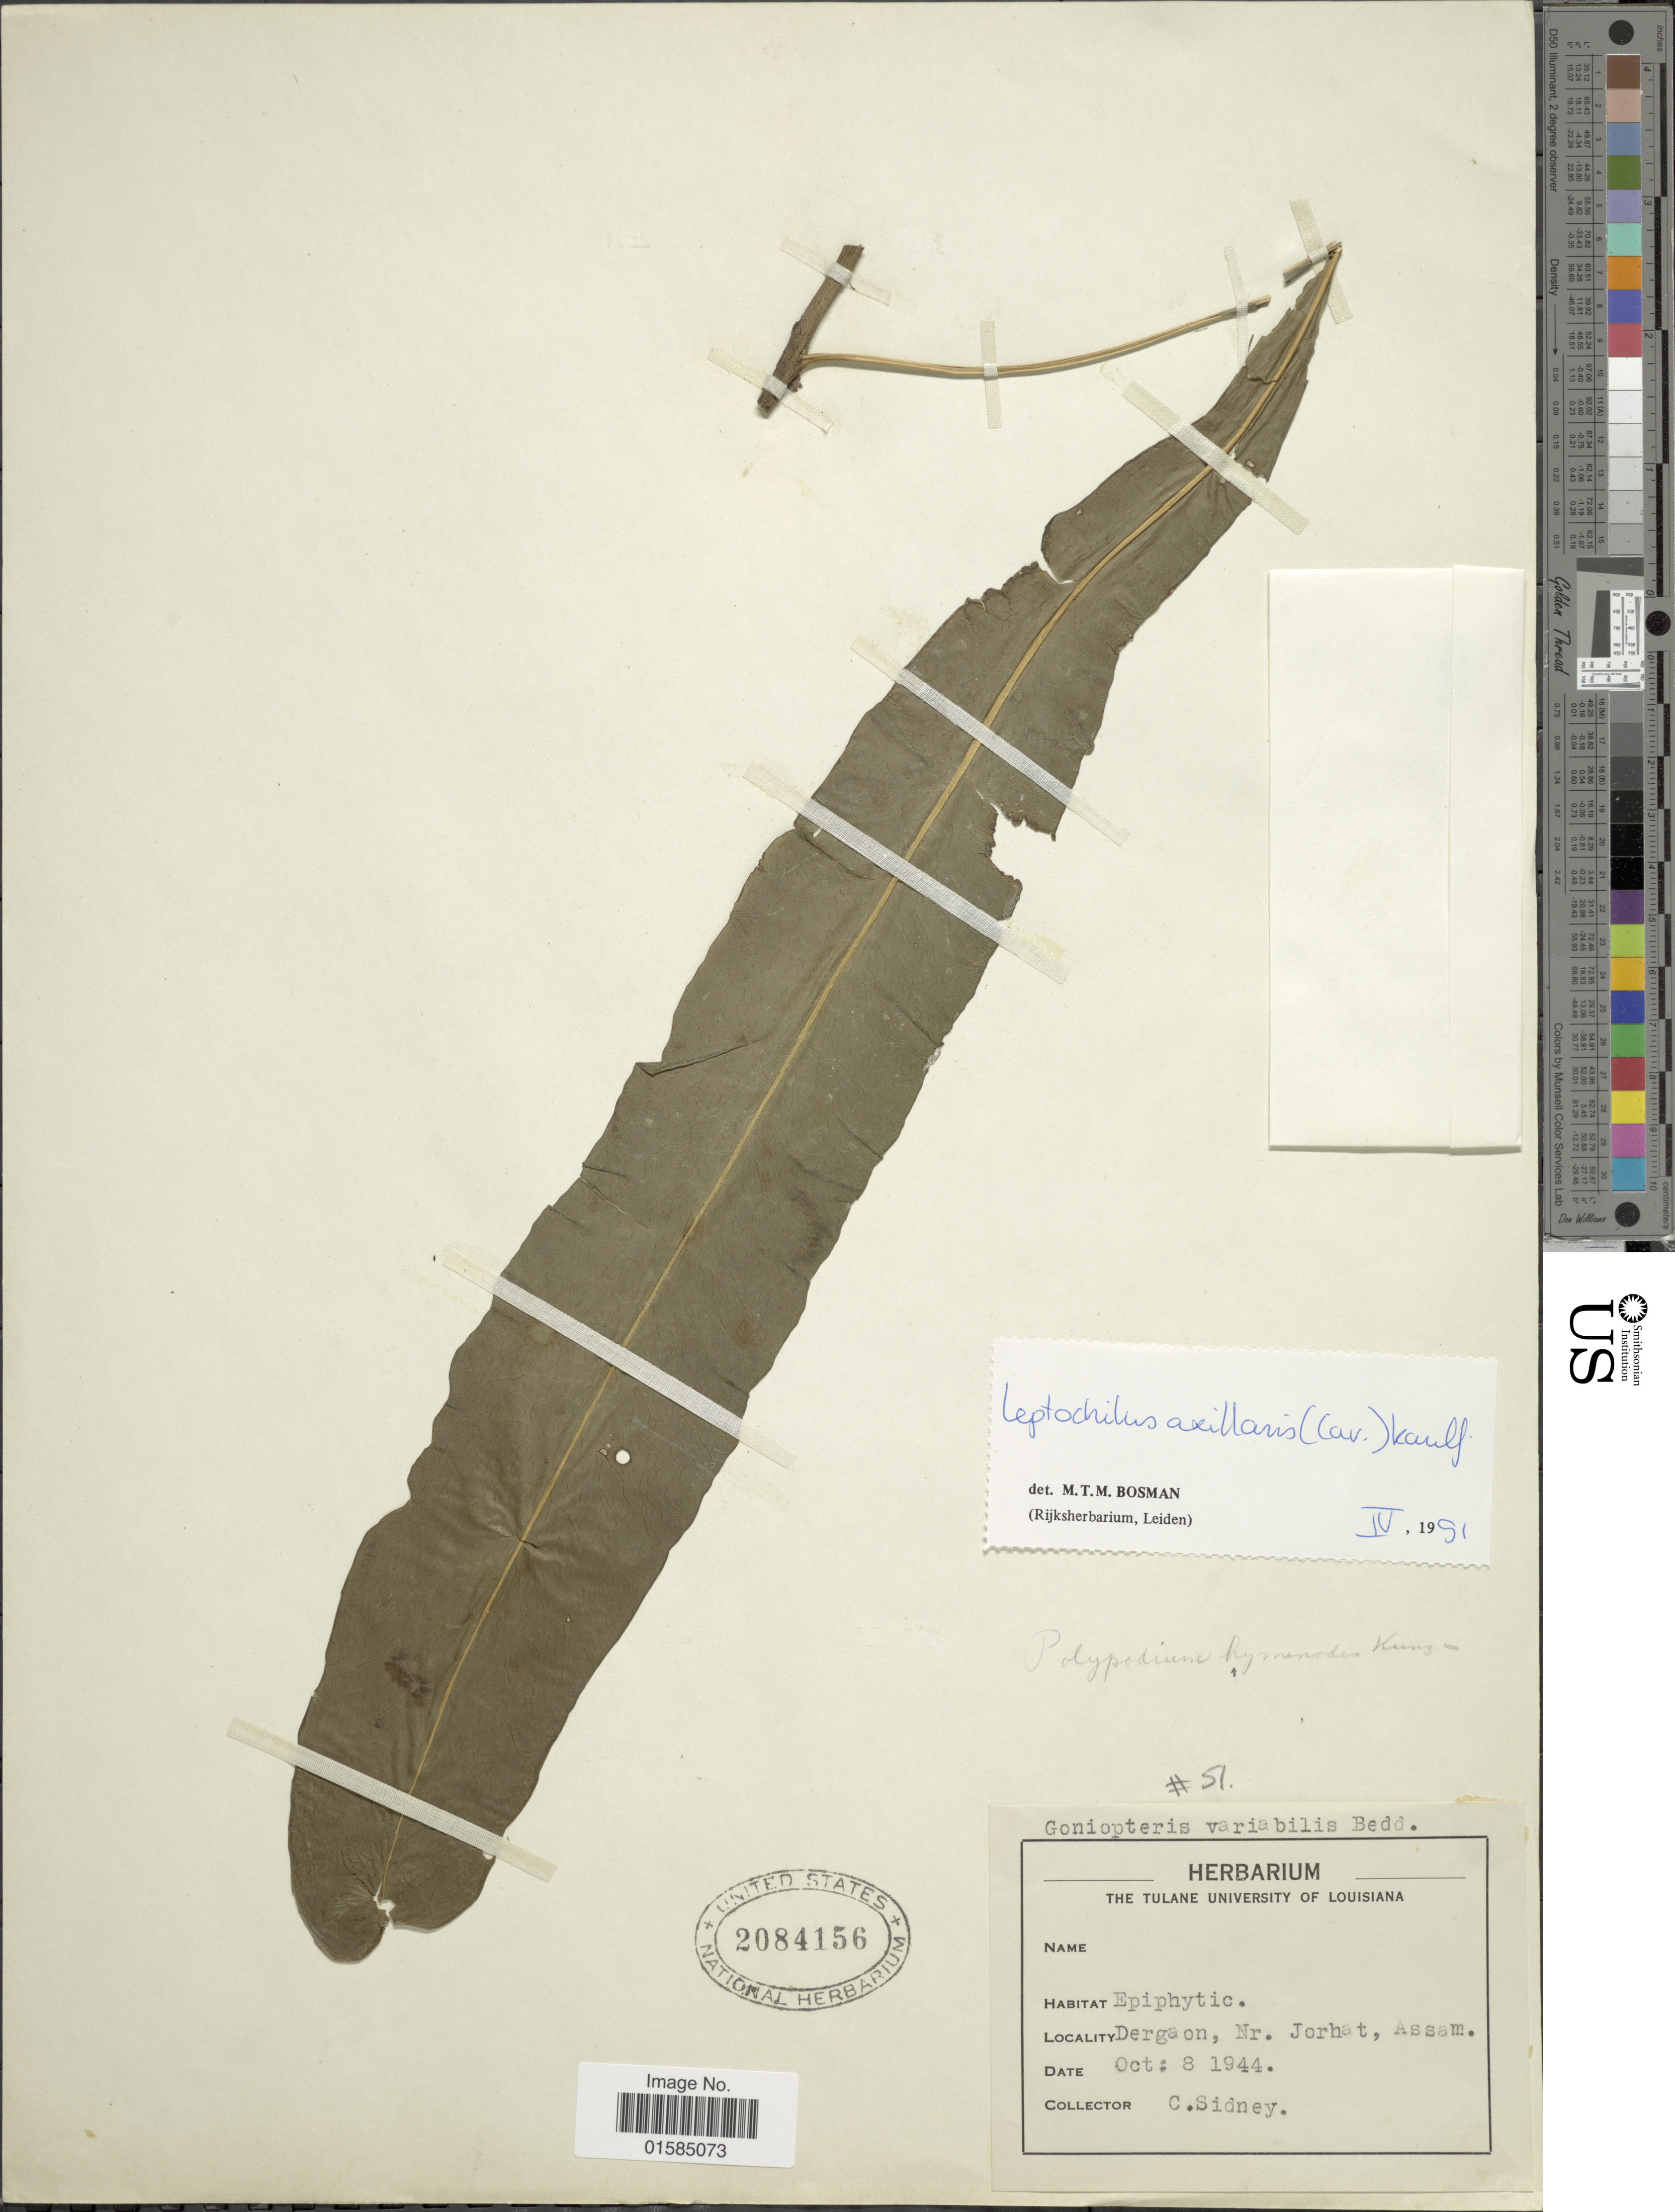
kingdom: Plantae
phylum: Tracheophyta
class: Polypodiopsida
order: Polypodiales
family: Polypodiaceae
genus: Leptochilus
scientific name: Leptochilus axillaris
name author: (Cav.) Kaulf.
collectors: C. Sidney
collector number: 51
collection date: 1944-10-08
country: India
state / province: Assam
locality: Dergaon, Nr. Jorhat, Assam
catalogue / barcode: US 2084156